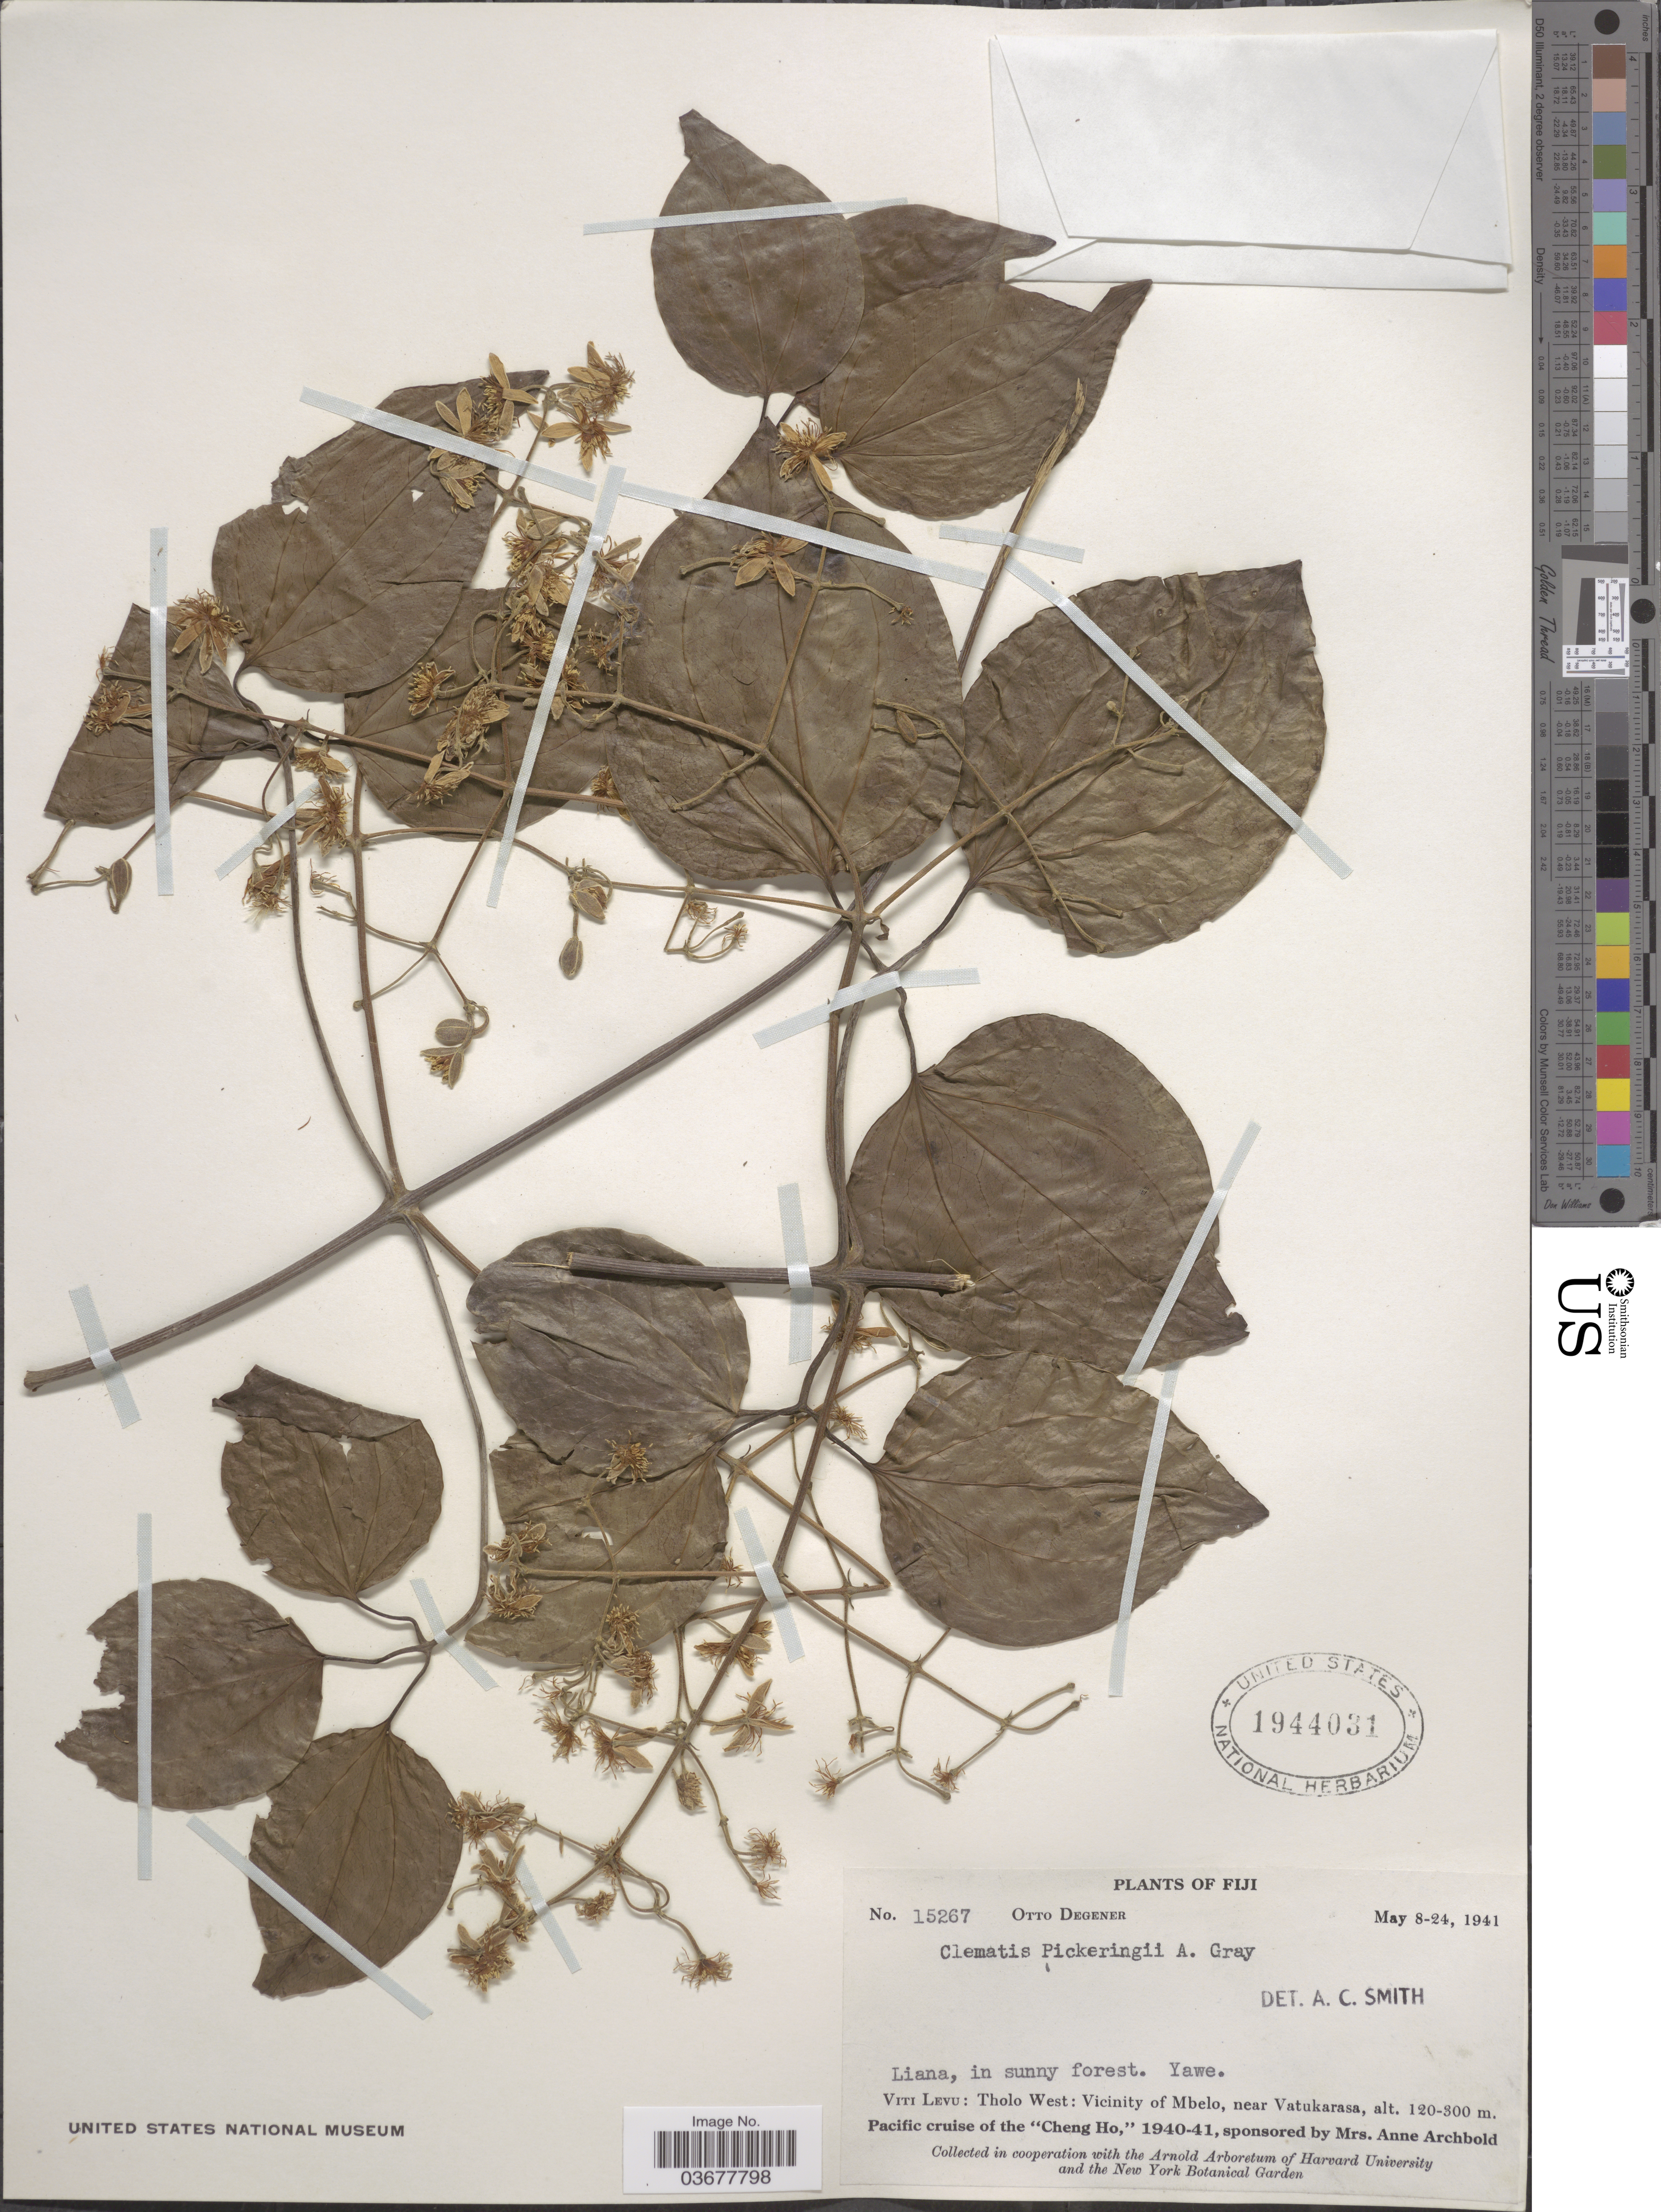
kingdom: Plantae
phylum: Tracheophyta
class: Magnoliopsida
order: Ranunculales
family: Ranunculaceae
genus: Clematis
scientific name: Clematis pickeringii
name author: A. Gray in Wilkes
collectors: O. Degener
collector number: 15267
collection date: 1941-05-08/1941-05-24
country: Fiji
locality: Yawe. Viti Levu: Tholo West: Vicinity of Mbelo, near Vatukarasa.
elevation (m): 120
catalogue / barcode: US 1944031